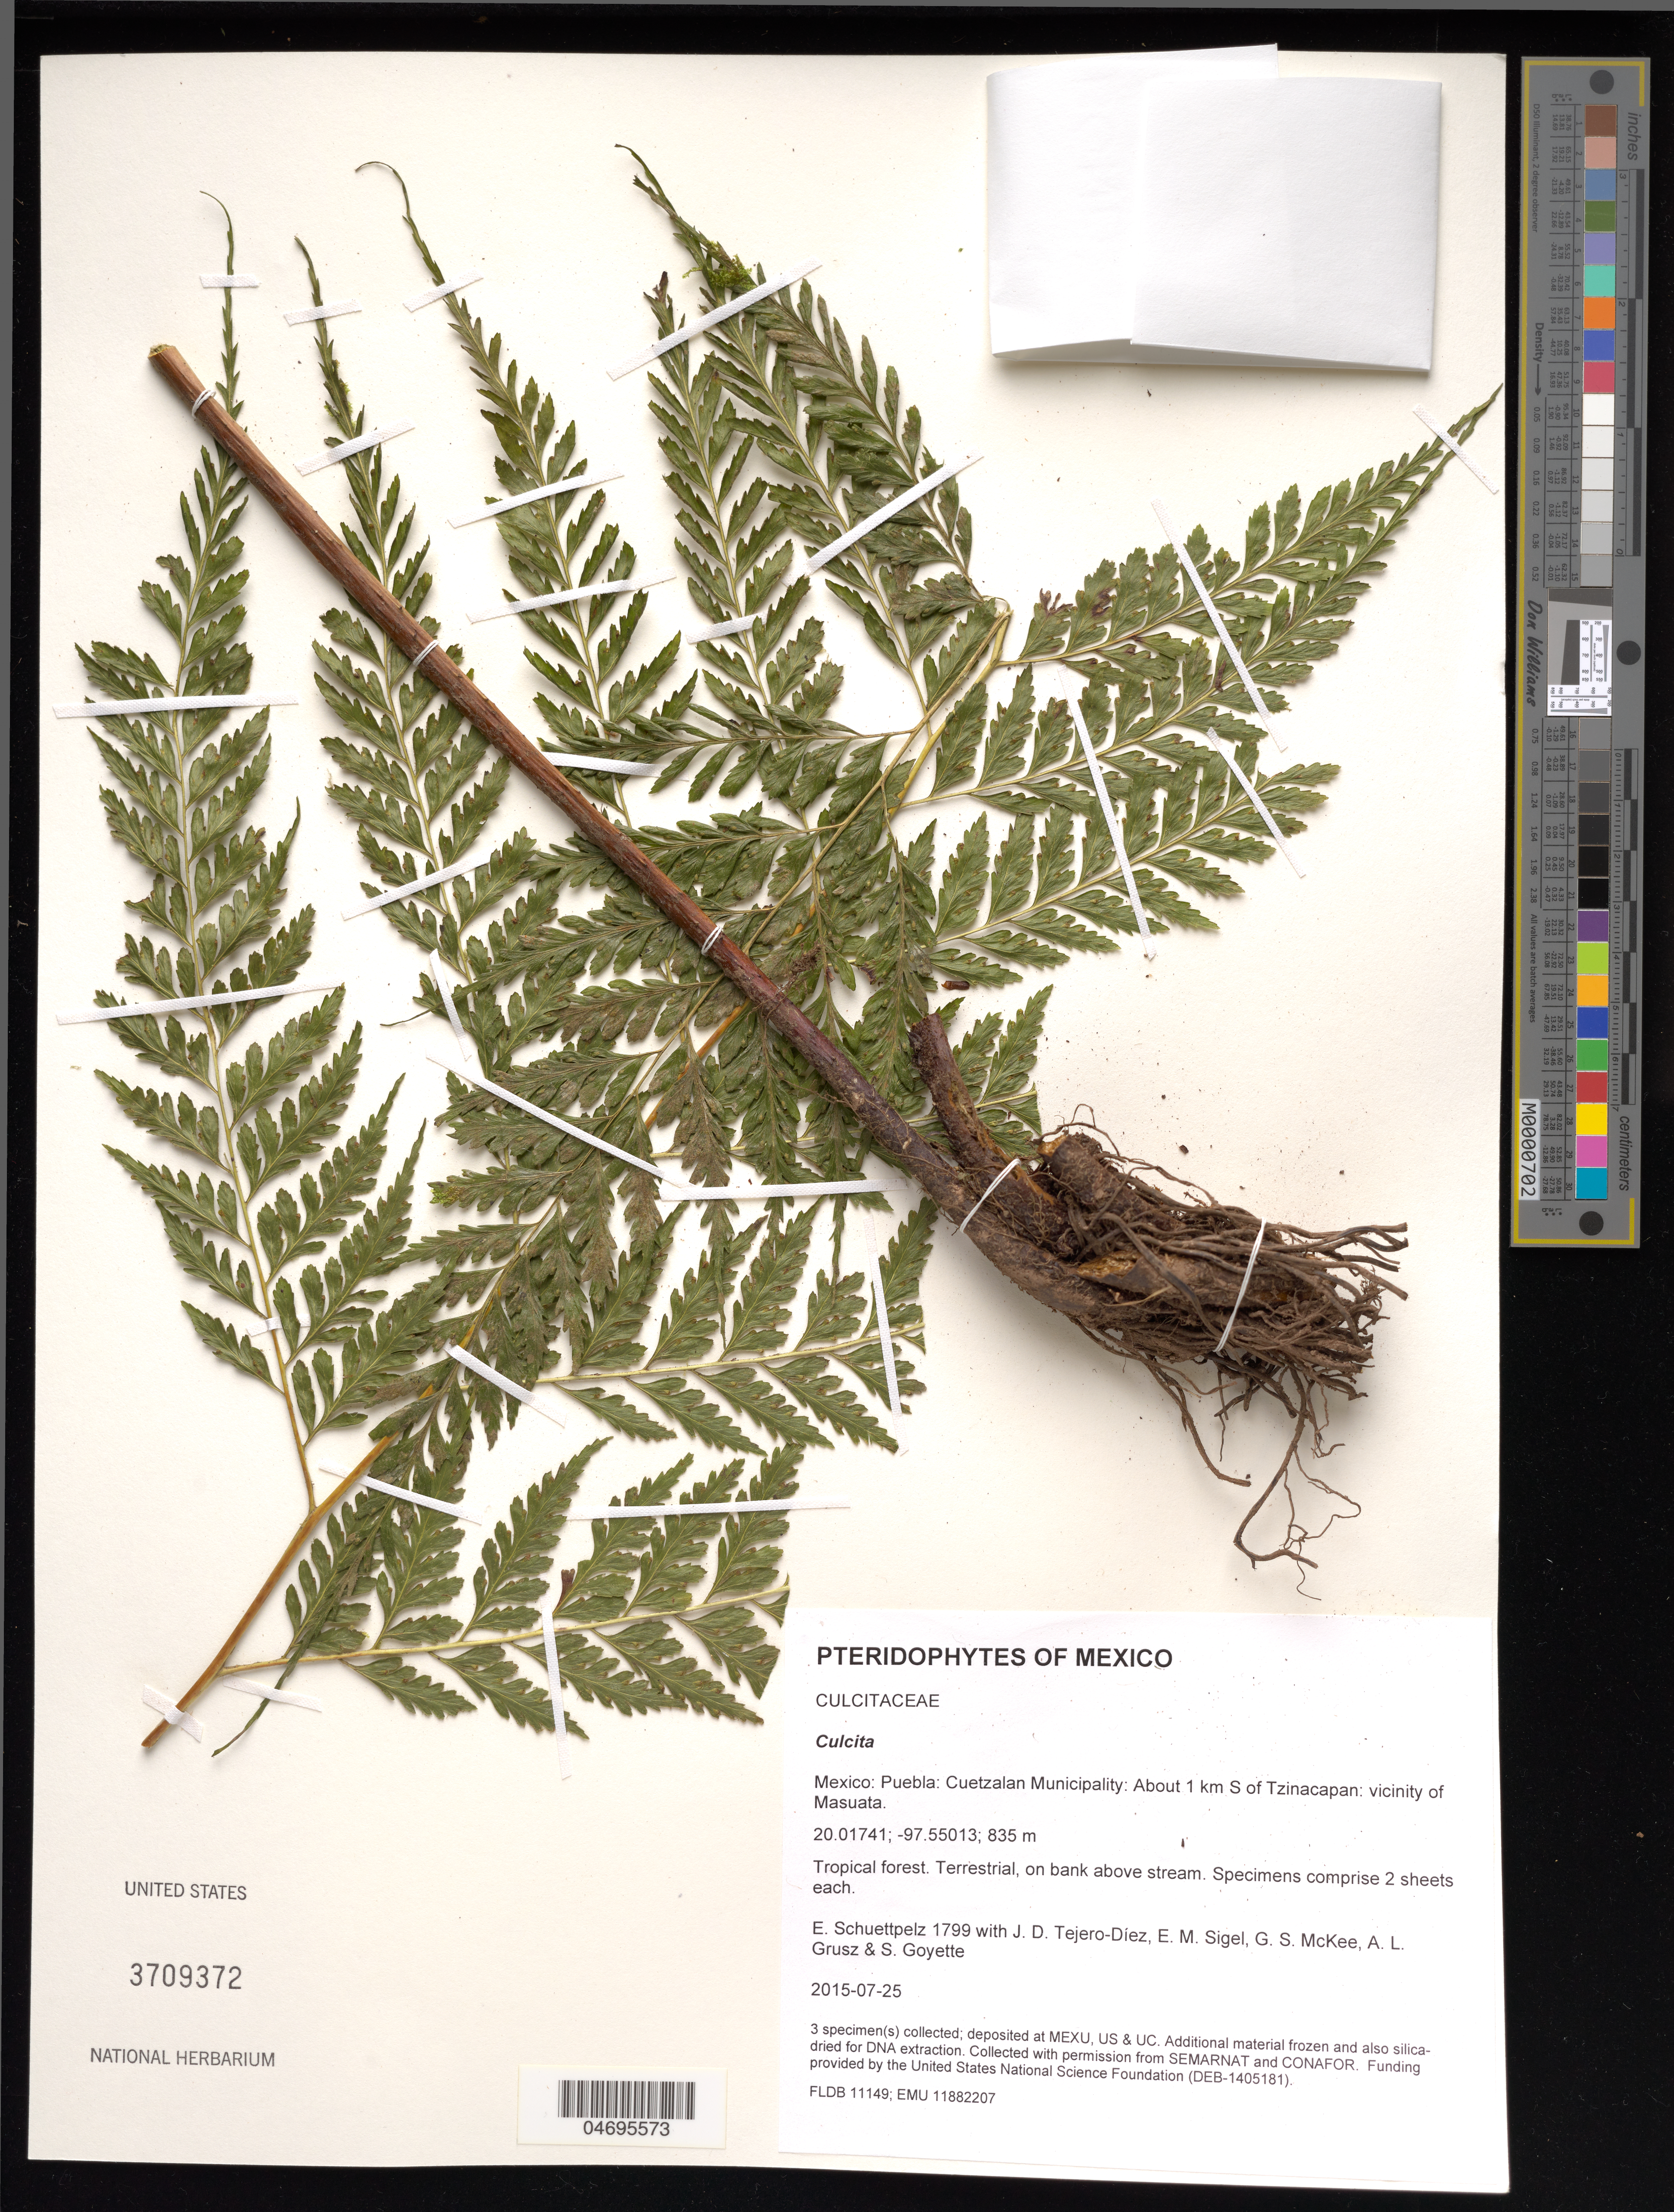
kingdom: Plantae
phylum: Tracheophyta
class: Polypodiopsida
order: Cyatheales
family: Culcitaceae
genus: Culcita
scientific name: Culcita sp.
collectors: E. Schuettpelz, D. Tejero-Díez, E. M. Sigel, G. S. McKee & A. Grusz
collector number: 1799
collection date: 2015-07-25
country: Mexico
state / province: Puebla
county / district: Cuetzalan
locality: About 1 km S of Tzinacapan: vicinity of Masuata.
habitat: Tropical forest.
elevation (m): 835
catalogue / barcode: US 3709372